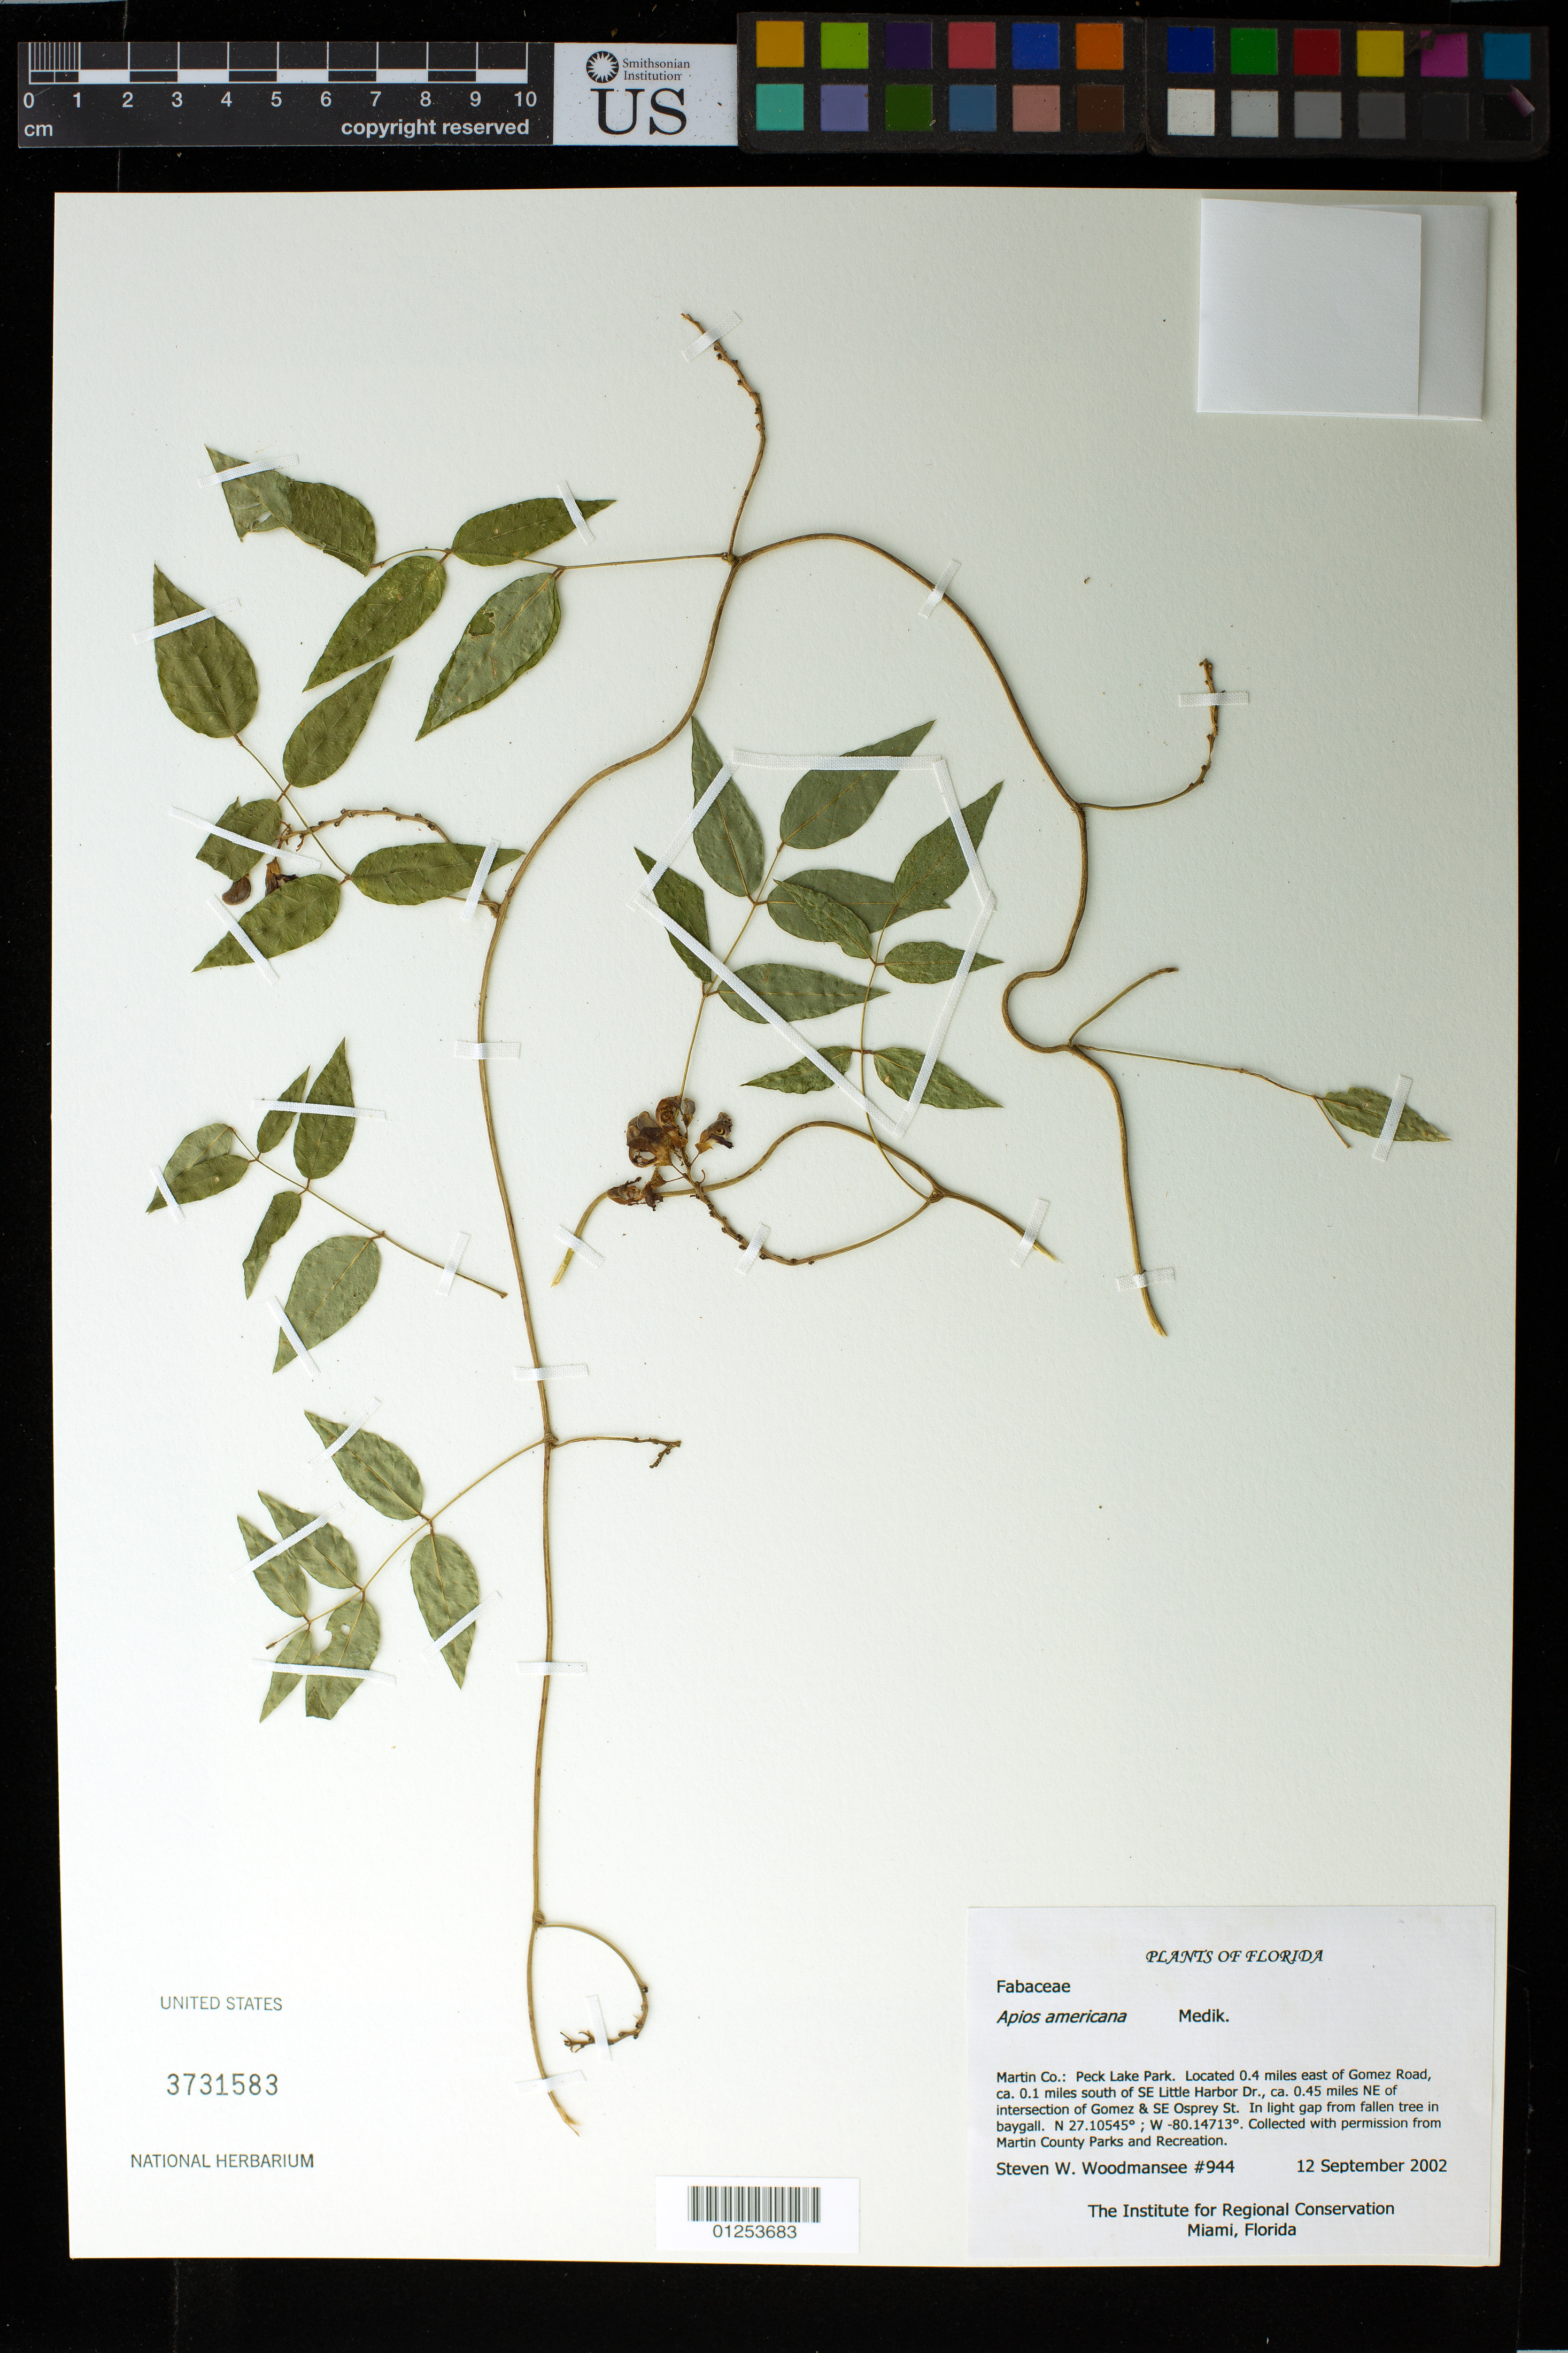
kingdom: Plantae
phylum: Tracheophyta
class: Magnoliopsida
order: Fabales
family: Fabaceae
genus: Apios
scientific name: Apios americana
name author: Medik.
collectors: S. Woodmansee & L. Kasarjian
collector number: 944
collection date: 2002-09-12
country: United States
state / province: Florida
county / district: Martin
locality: Peck Lake Park. Located 0.4 miles east of Gomez Road, ca. 0.1 miles south of SE Little Harbor Dr., ca. 0.45 miles NE of intersection of Gomez & SE Osprey St. In light gap from fallen tree in baygall.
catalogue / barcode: US 3731583